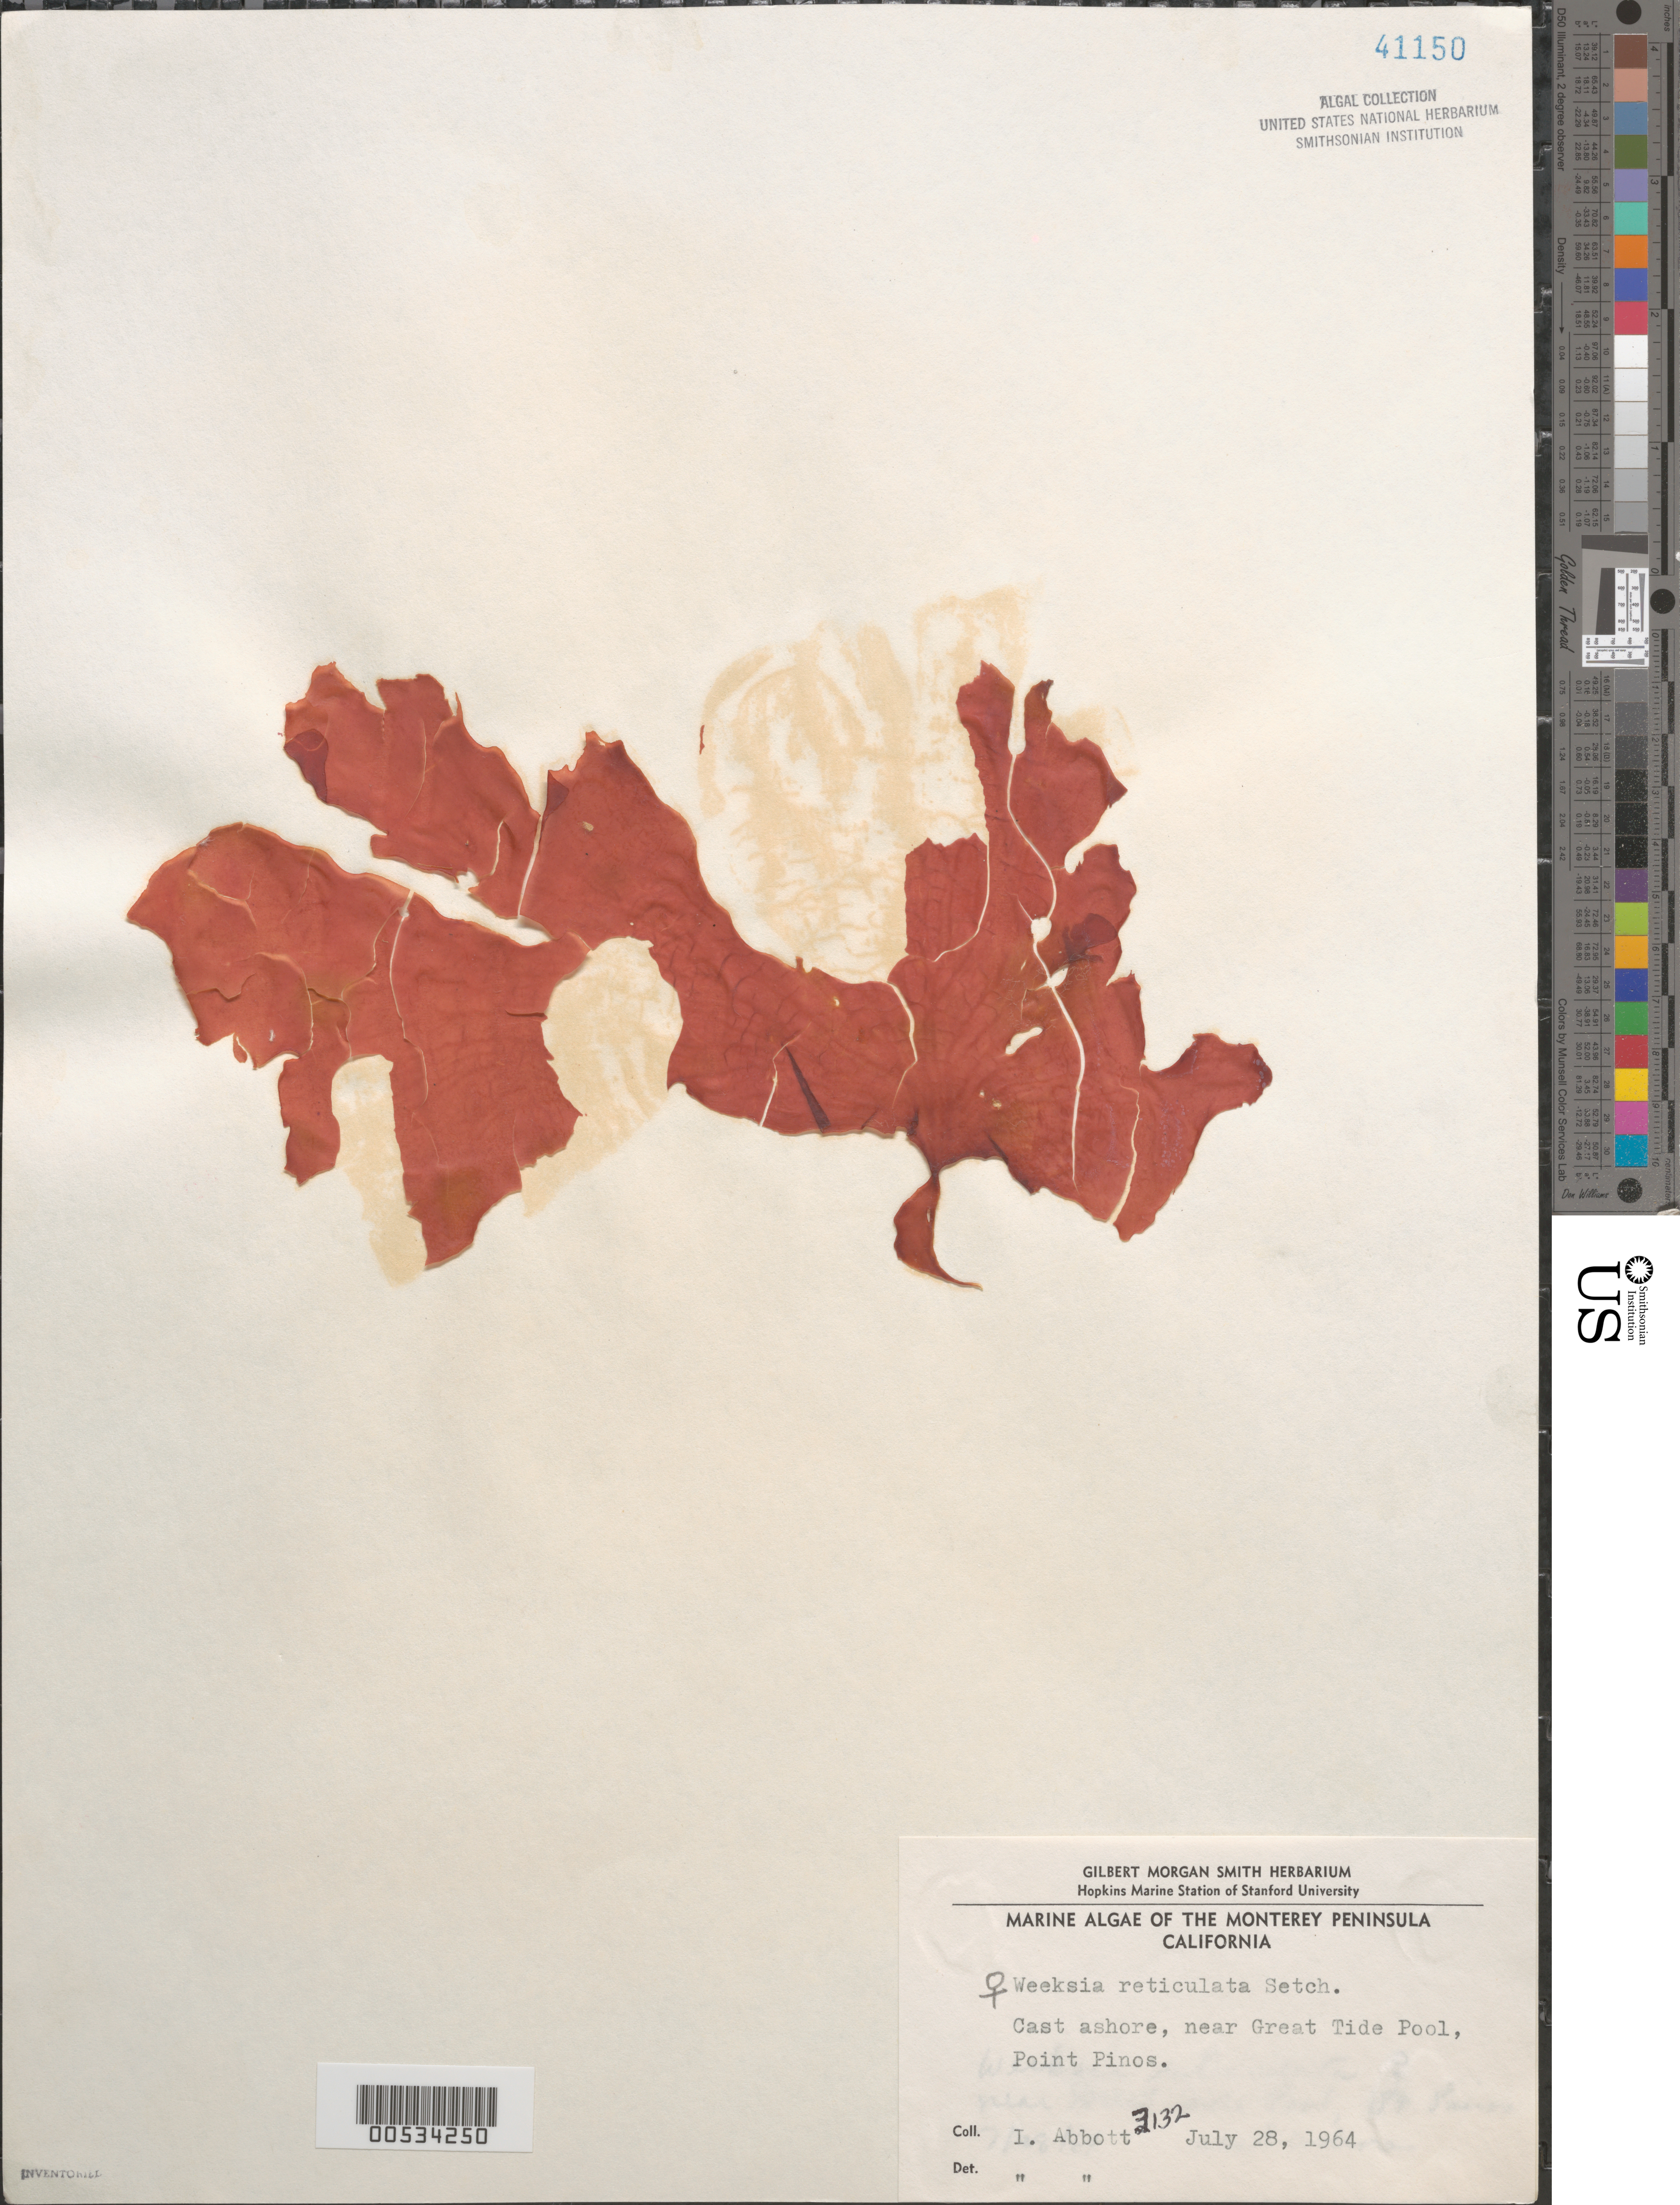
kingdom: Plantae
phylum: Rhodophyta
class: Florideophyceae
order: Gigartinales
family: Dumontiaceae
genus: Weeksia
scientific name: Weeksia reticulata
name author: Setch.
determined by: Abbott, Isabella A.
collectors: I. A. Abbott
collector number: IAA 3132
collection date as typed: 28 Jul 1964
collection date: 1964-07-28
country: United States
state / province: California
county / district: Monterey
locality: Point Pinos, near Great Tide Pool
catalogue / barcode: US 41150